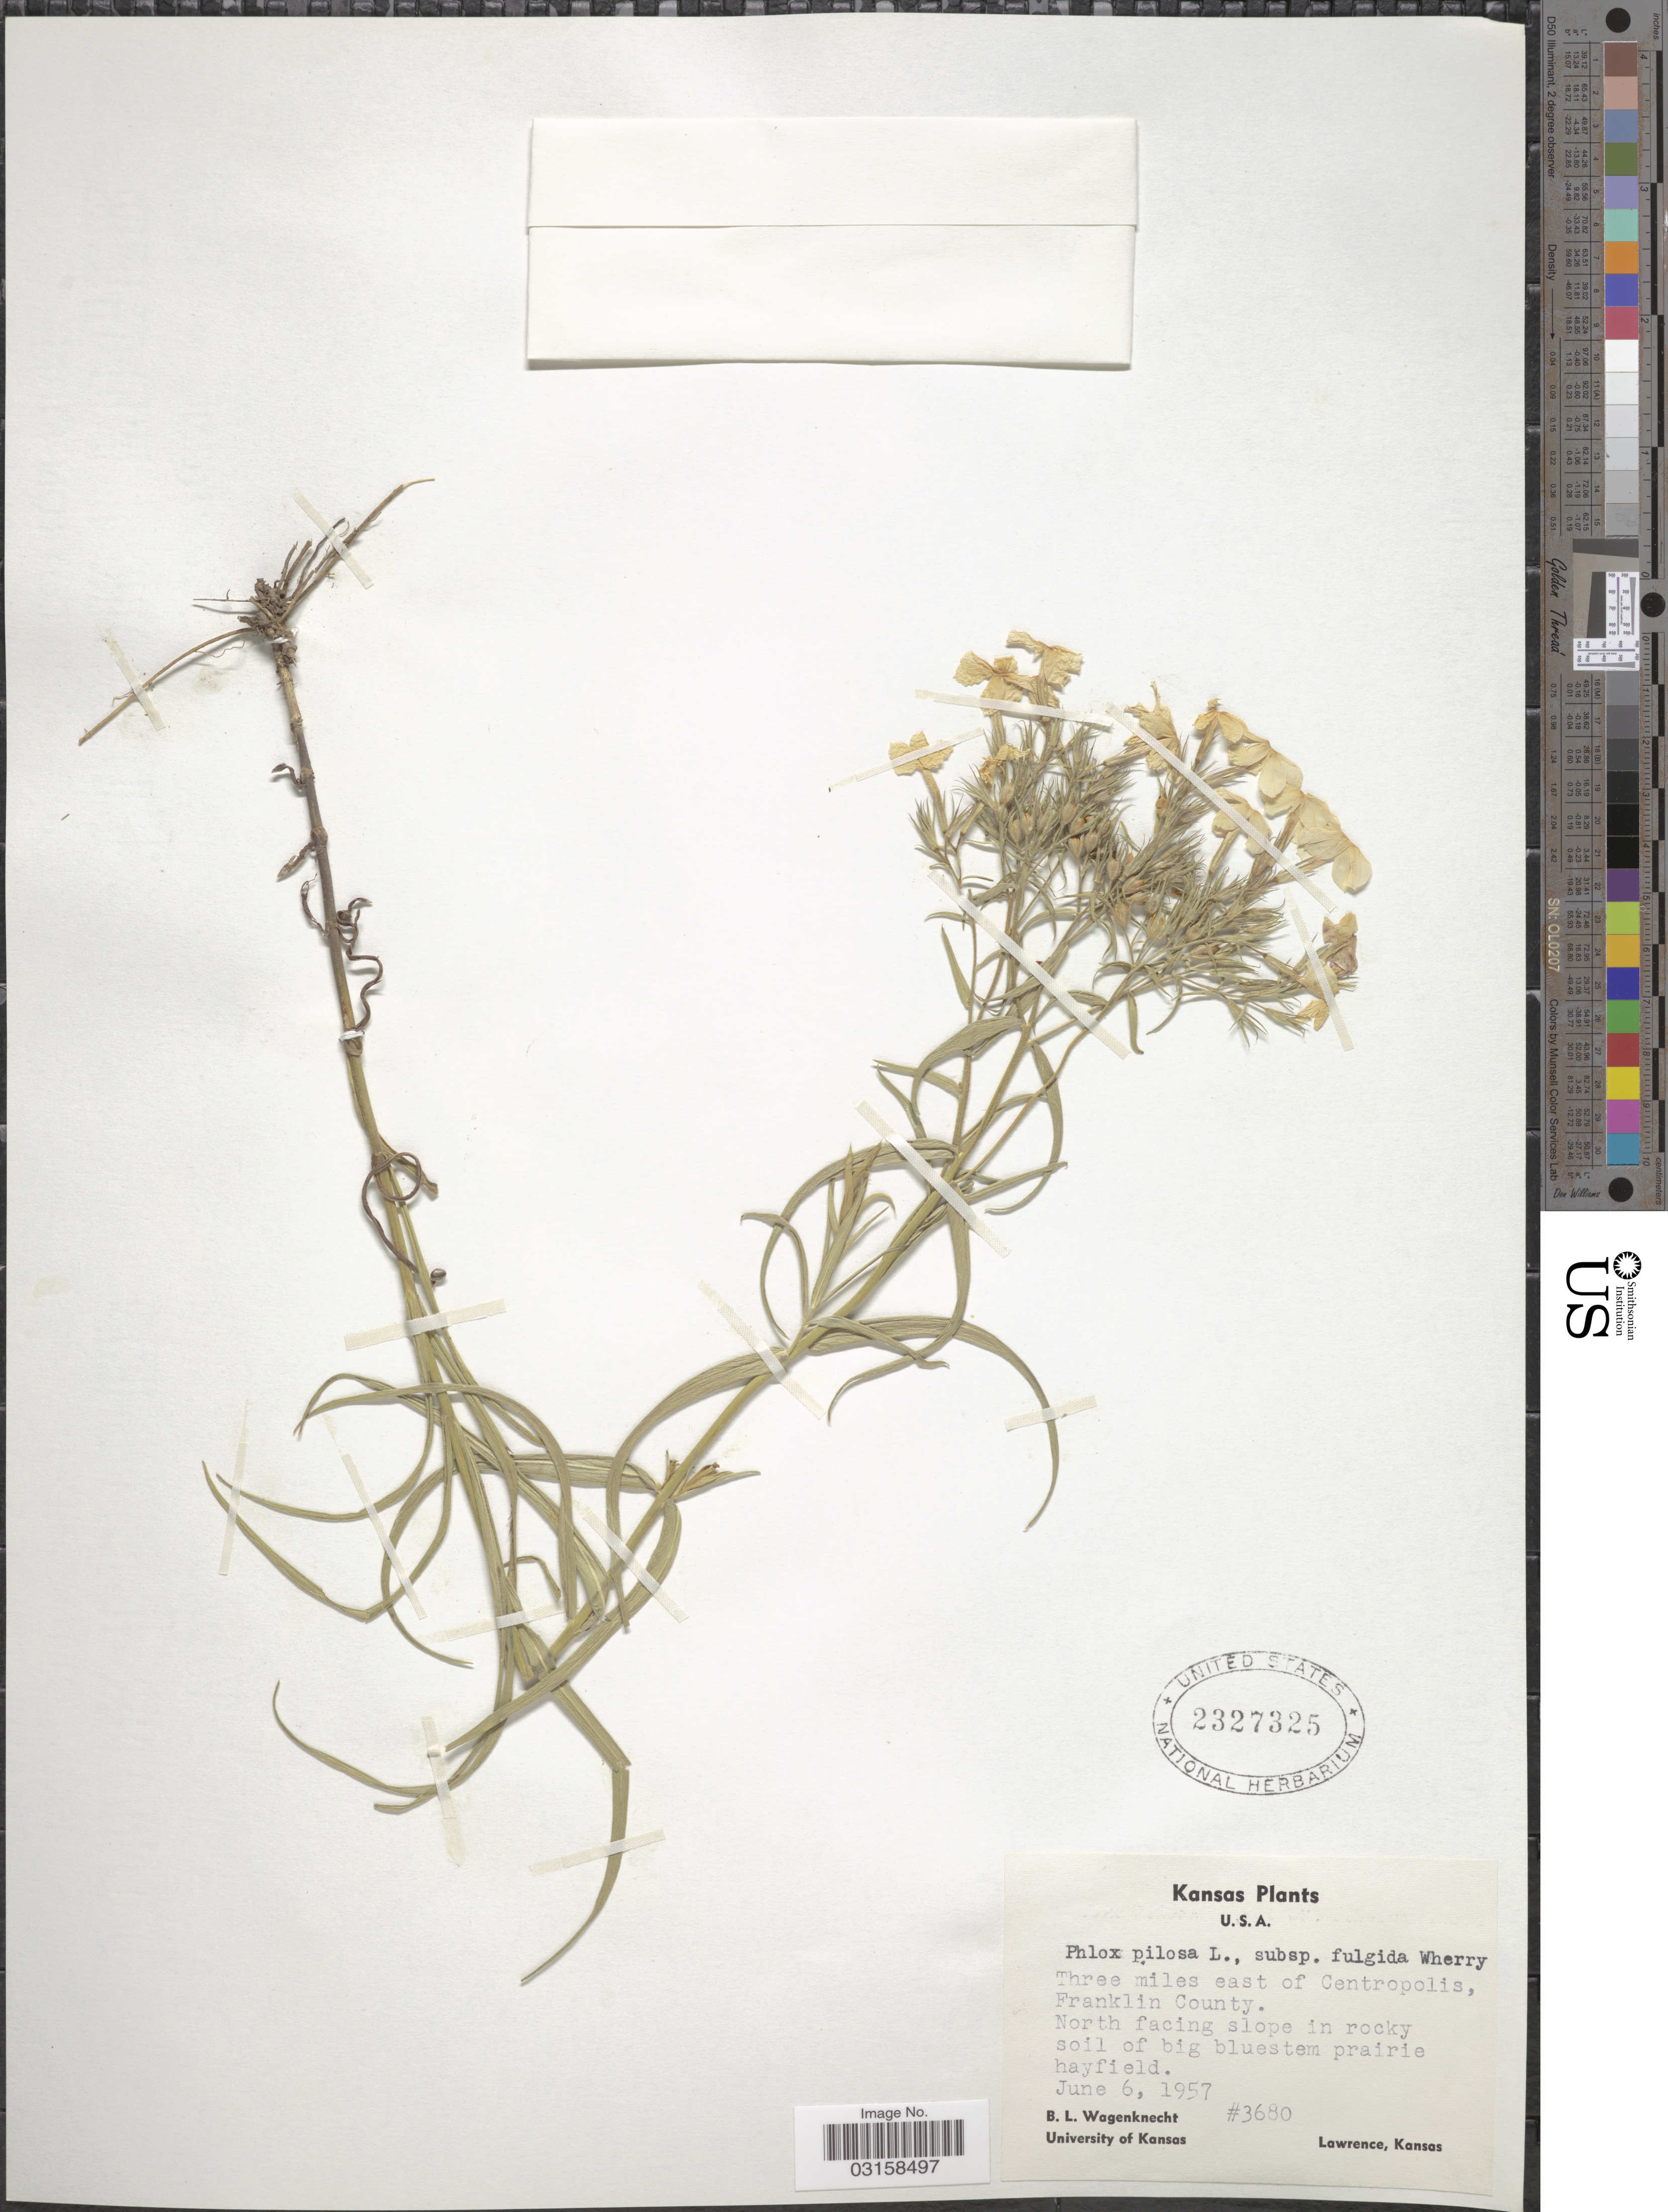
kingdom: Plantae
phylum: Tracheophyta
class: Magnoliopsida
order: Ericales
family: Polemoniaceae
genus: Phlox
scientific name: Phlox pilosa subsp. fulgida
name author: (Wherry) Wherry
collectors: B. Wagenknecht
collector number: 3680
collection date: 1957-06-06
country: United States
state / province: Kansas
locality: Three miles east of Centropolis, Franklin County.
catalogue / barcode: US 2327325